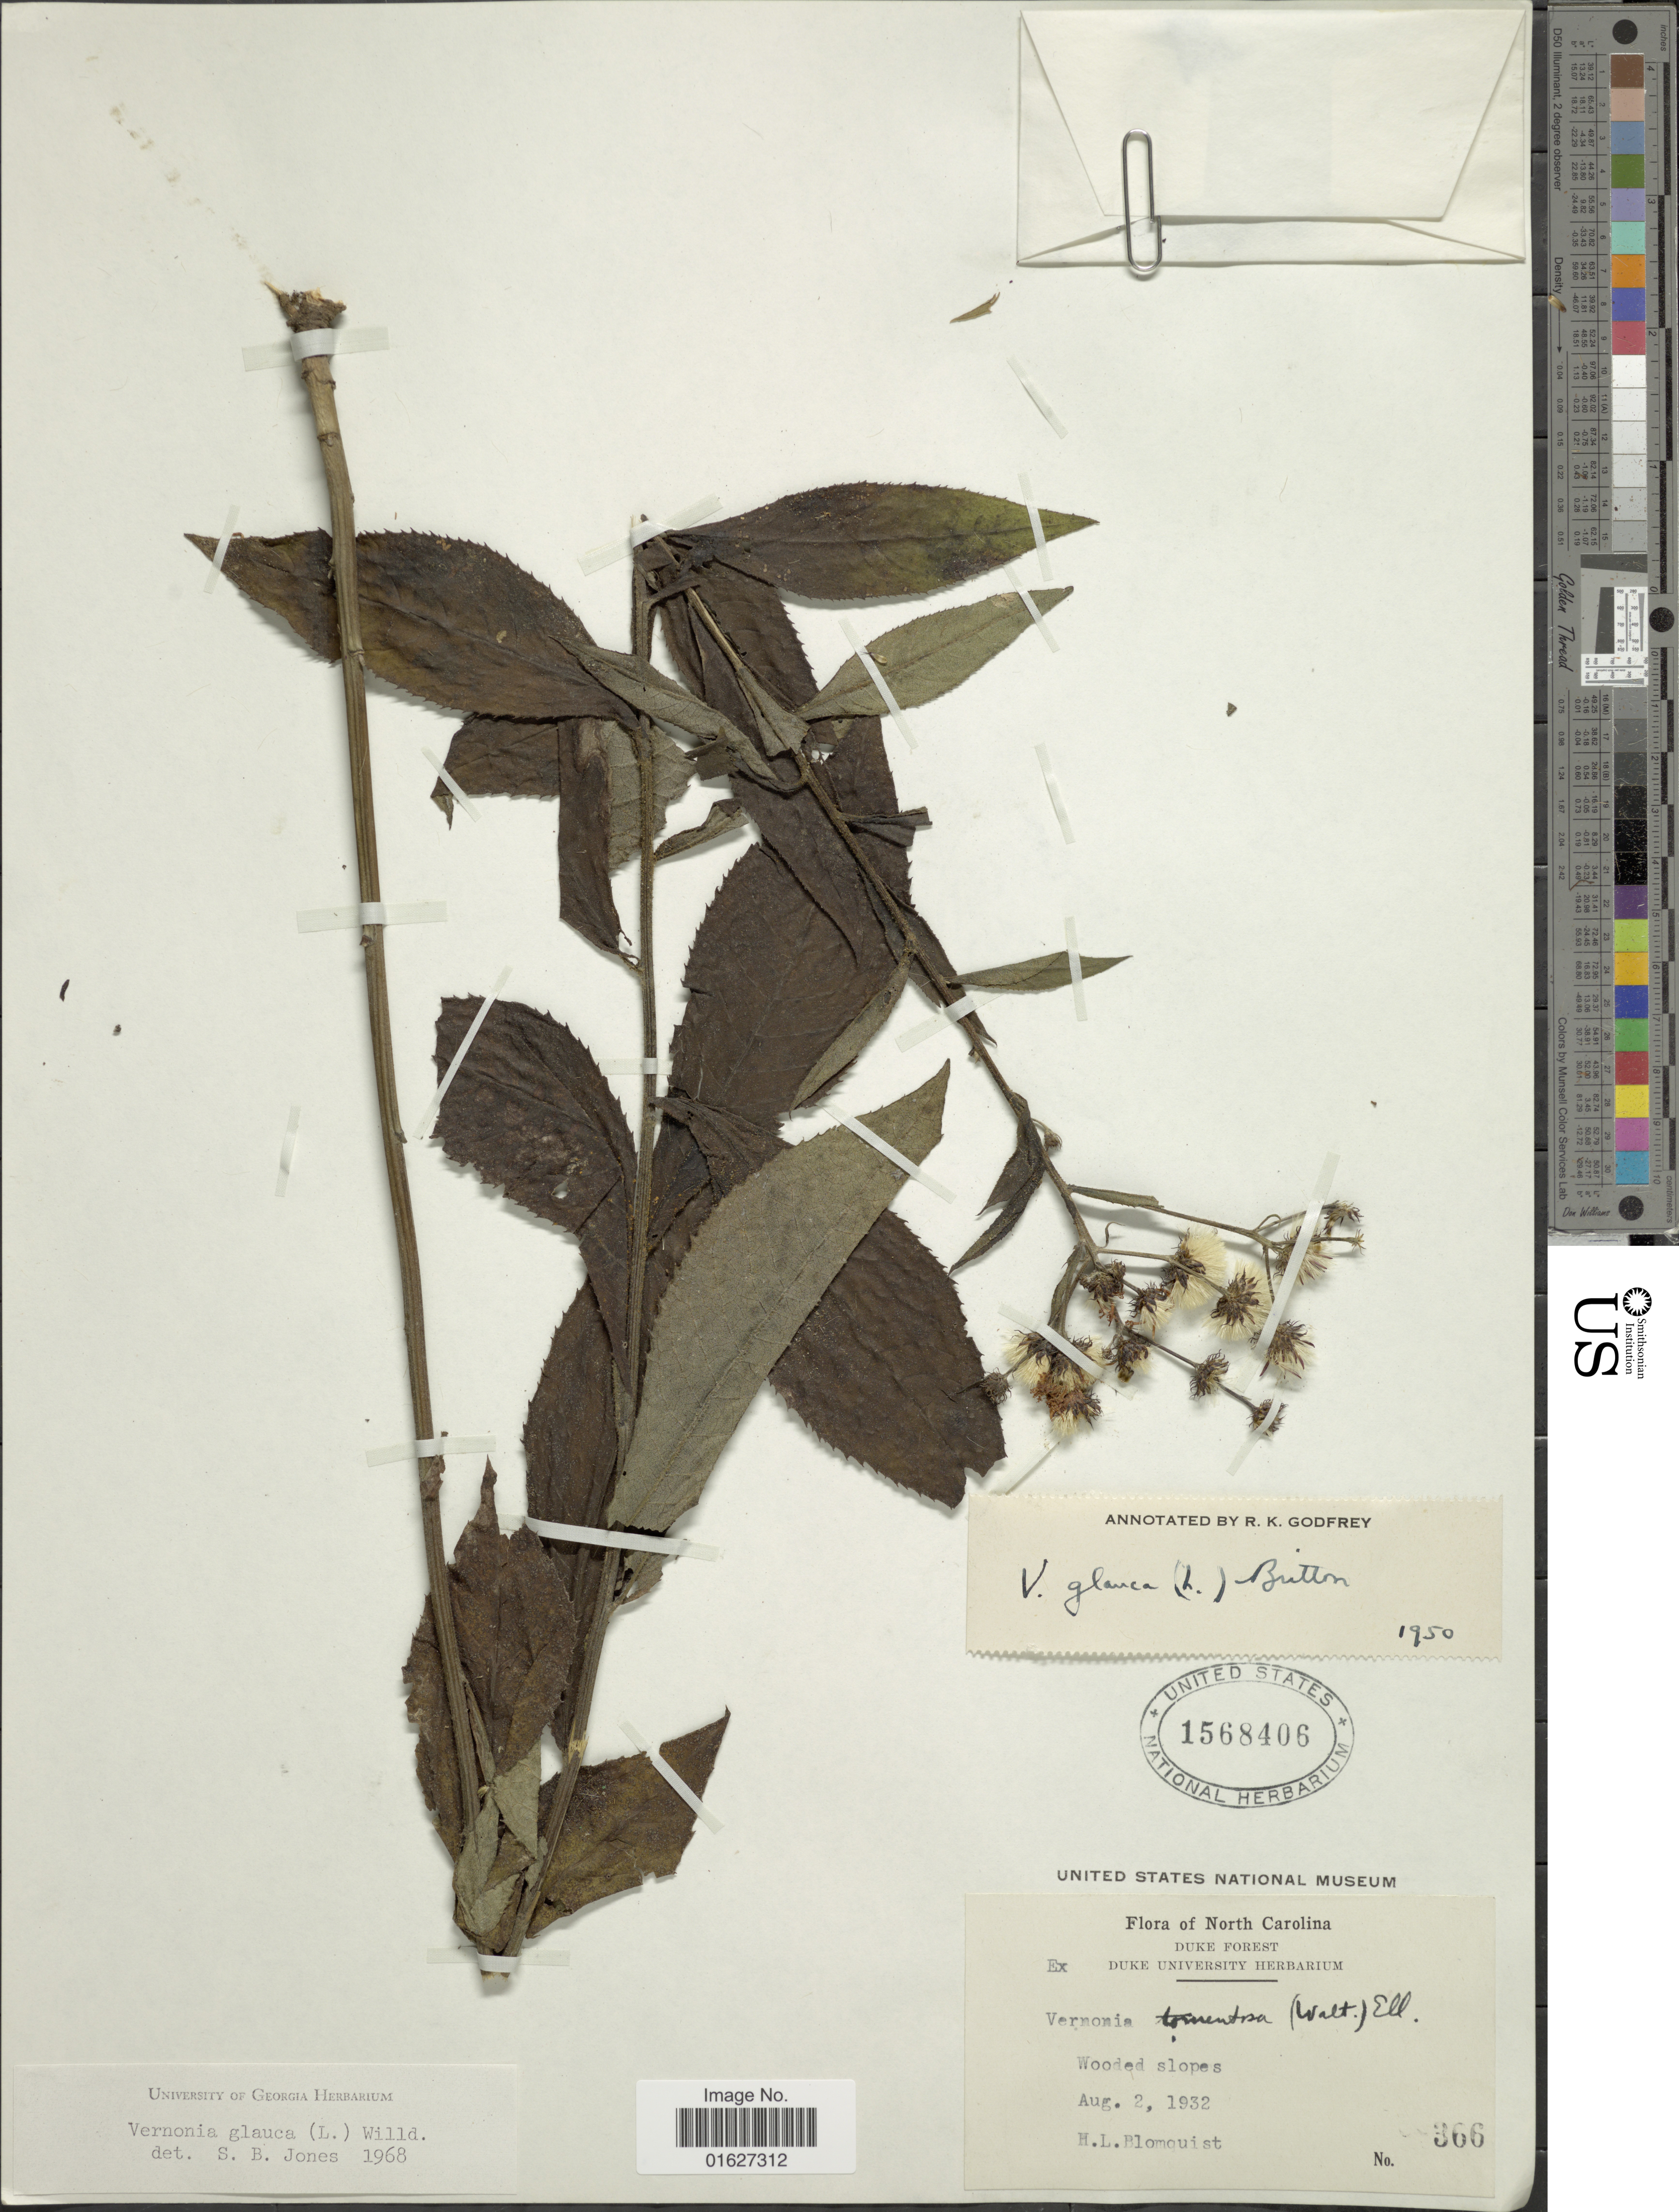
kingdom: Plantae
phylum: Tracheophyta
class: Magnoliopsida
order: Asterales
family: Asteraceae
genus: Vernonia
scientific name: Vernonia glauca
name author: (L.) Willd.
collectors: H. Blomquist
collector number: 366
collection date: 1932-08-02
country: United States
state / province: North Carolina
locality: North Carolina. Duke Forest. Wooded slopes.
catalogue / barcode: US 1568406